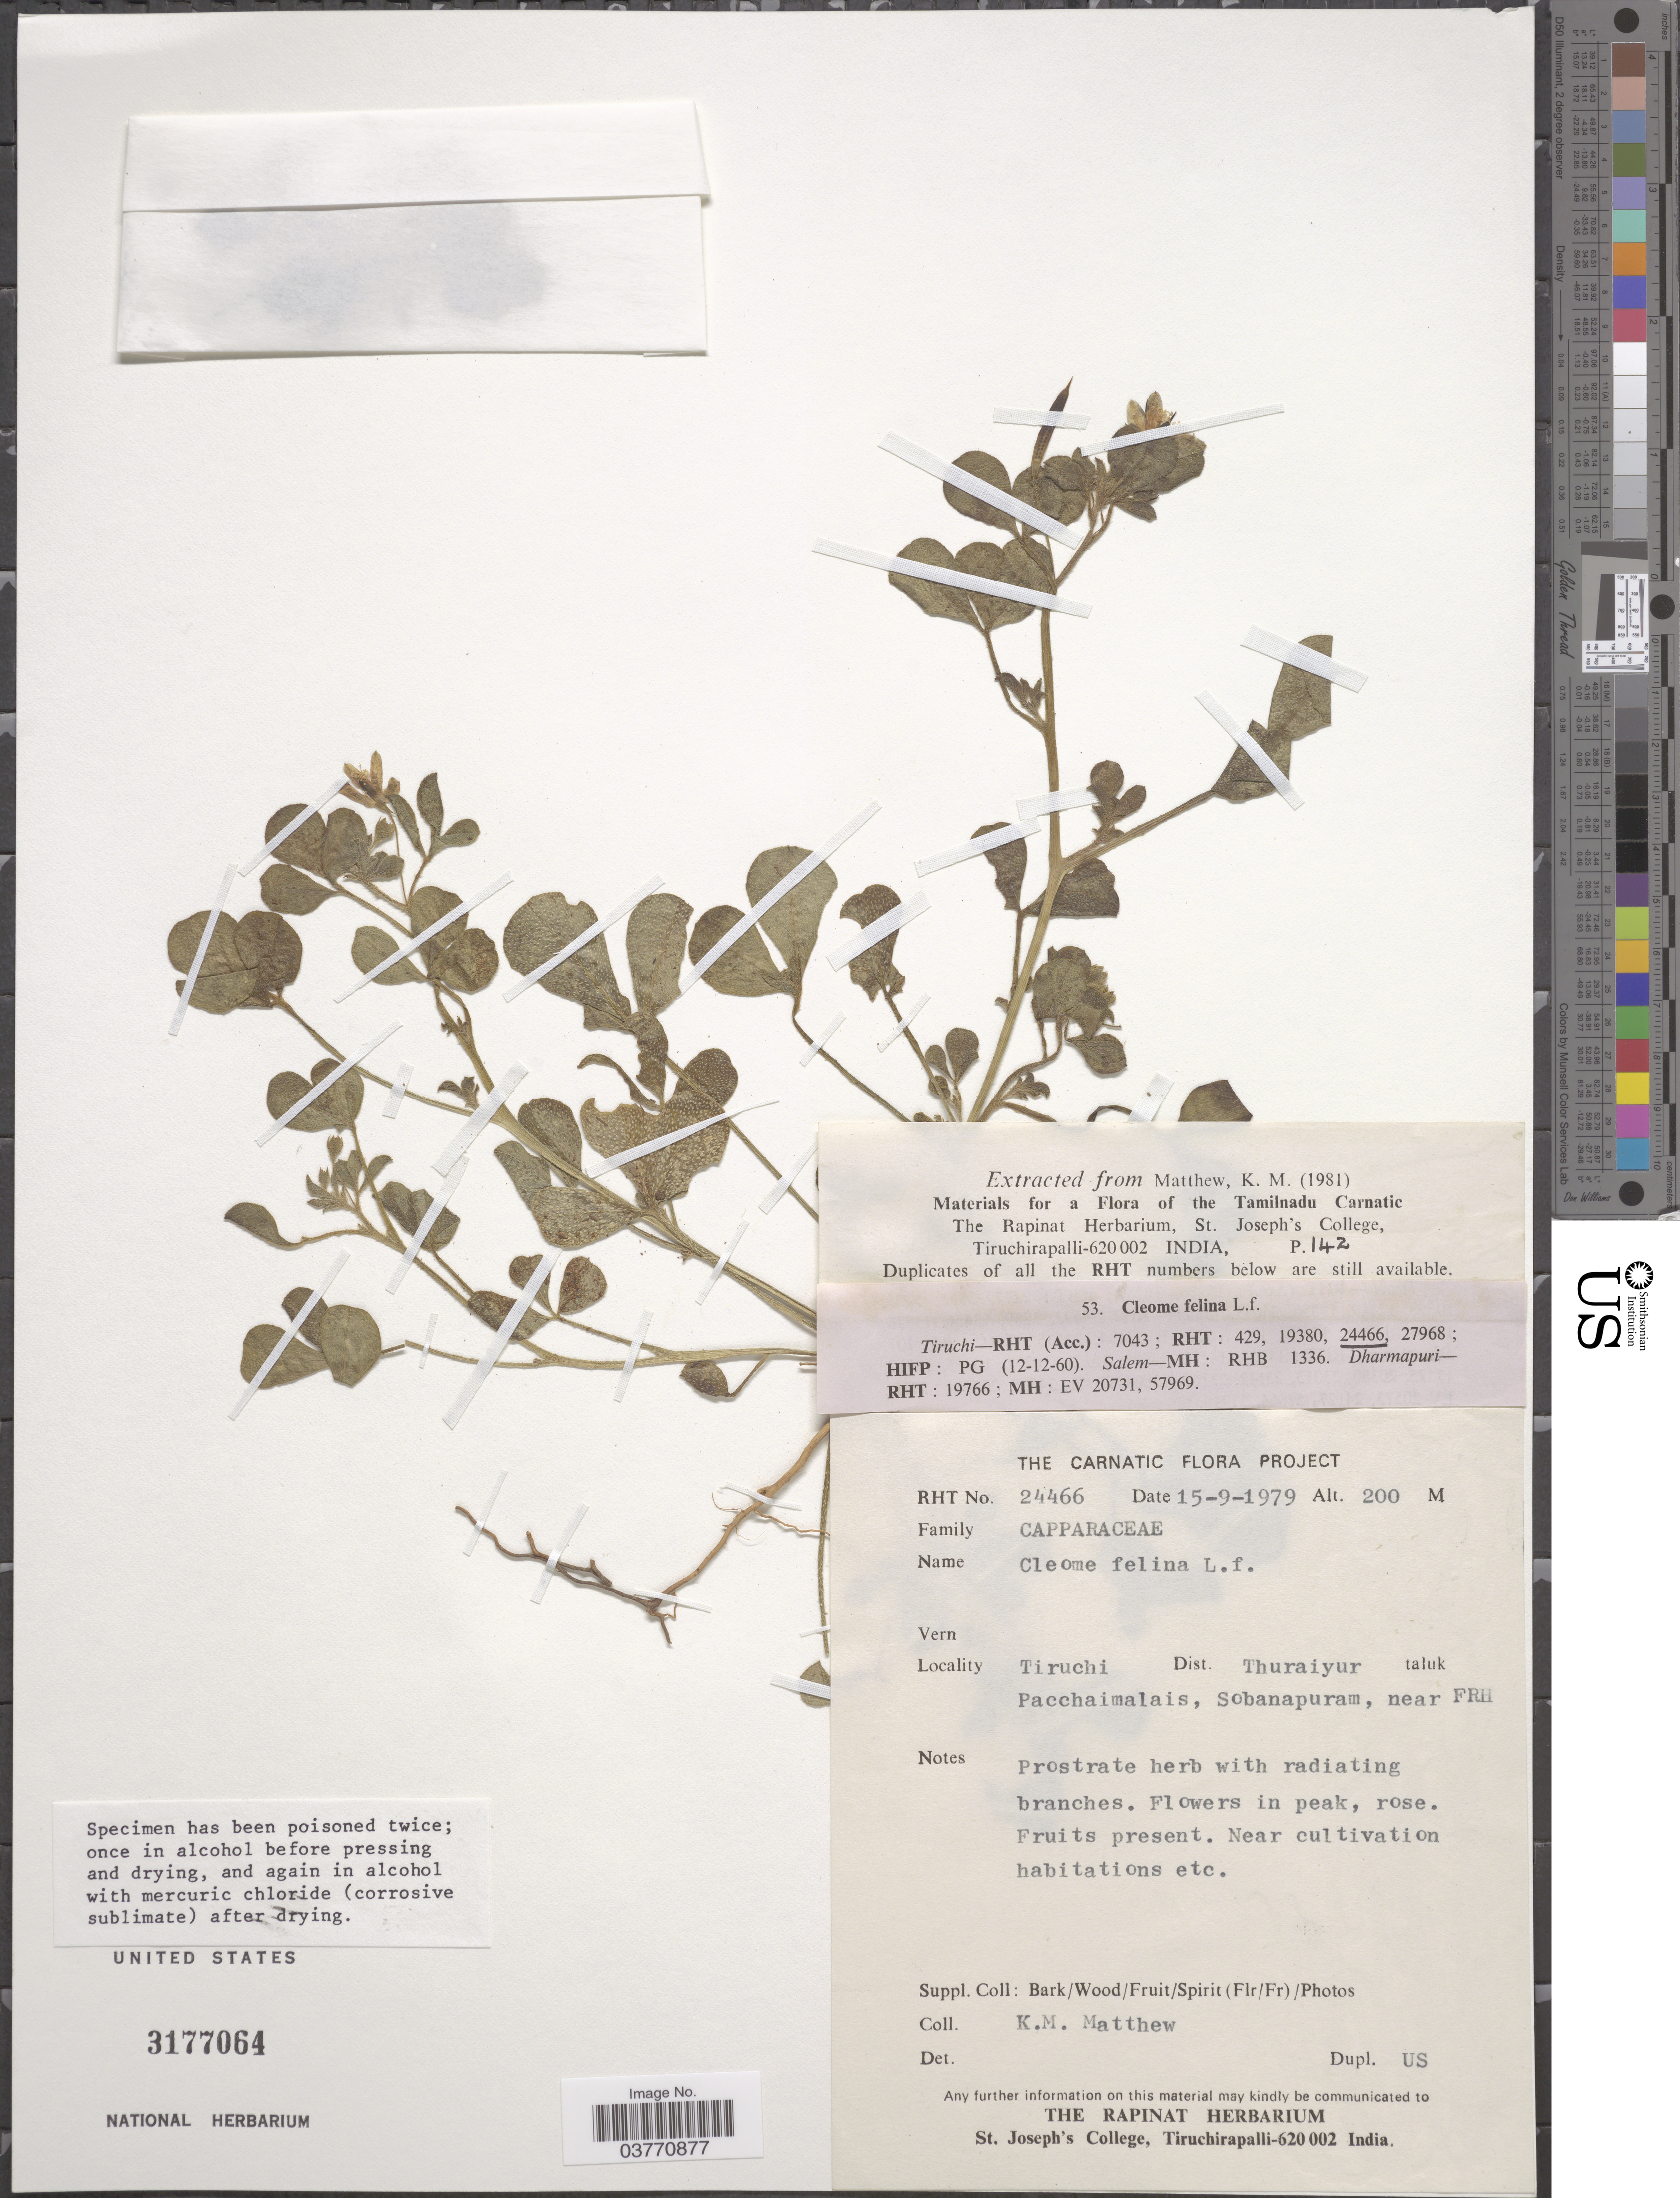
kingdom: Plantae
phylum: Tracheophyta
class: Magnoliopsida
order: Brassicales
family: Cleomaceae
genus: Corynandra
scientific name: Corynandra felina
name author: (L. f.) Cochrane & Iltis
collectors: K. M. Matthew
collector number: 24466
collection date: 1979-09-15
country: India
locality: Tiruchi Dist. Thuraiyur taluk Pacchaimalais, Sobanapuram, near FRH.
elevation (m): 200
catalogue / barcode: US 3177064